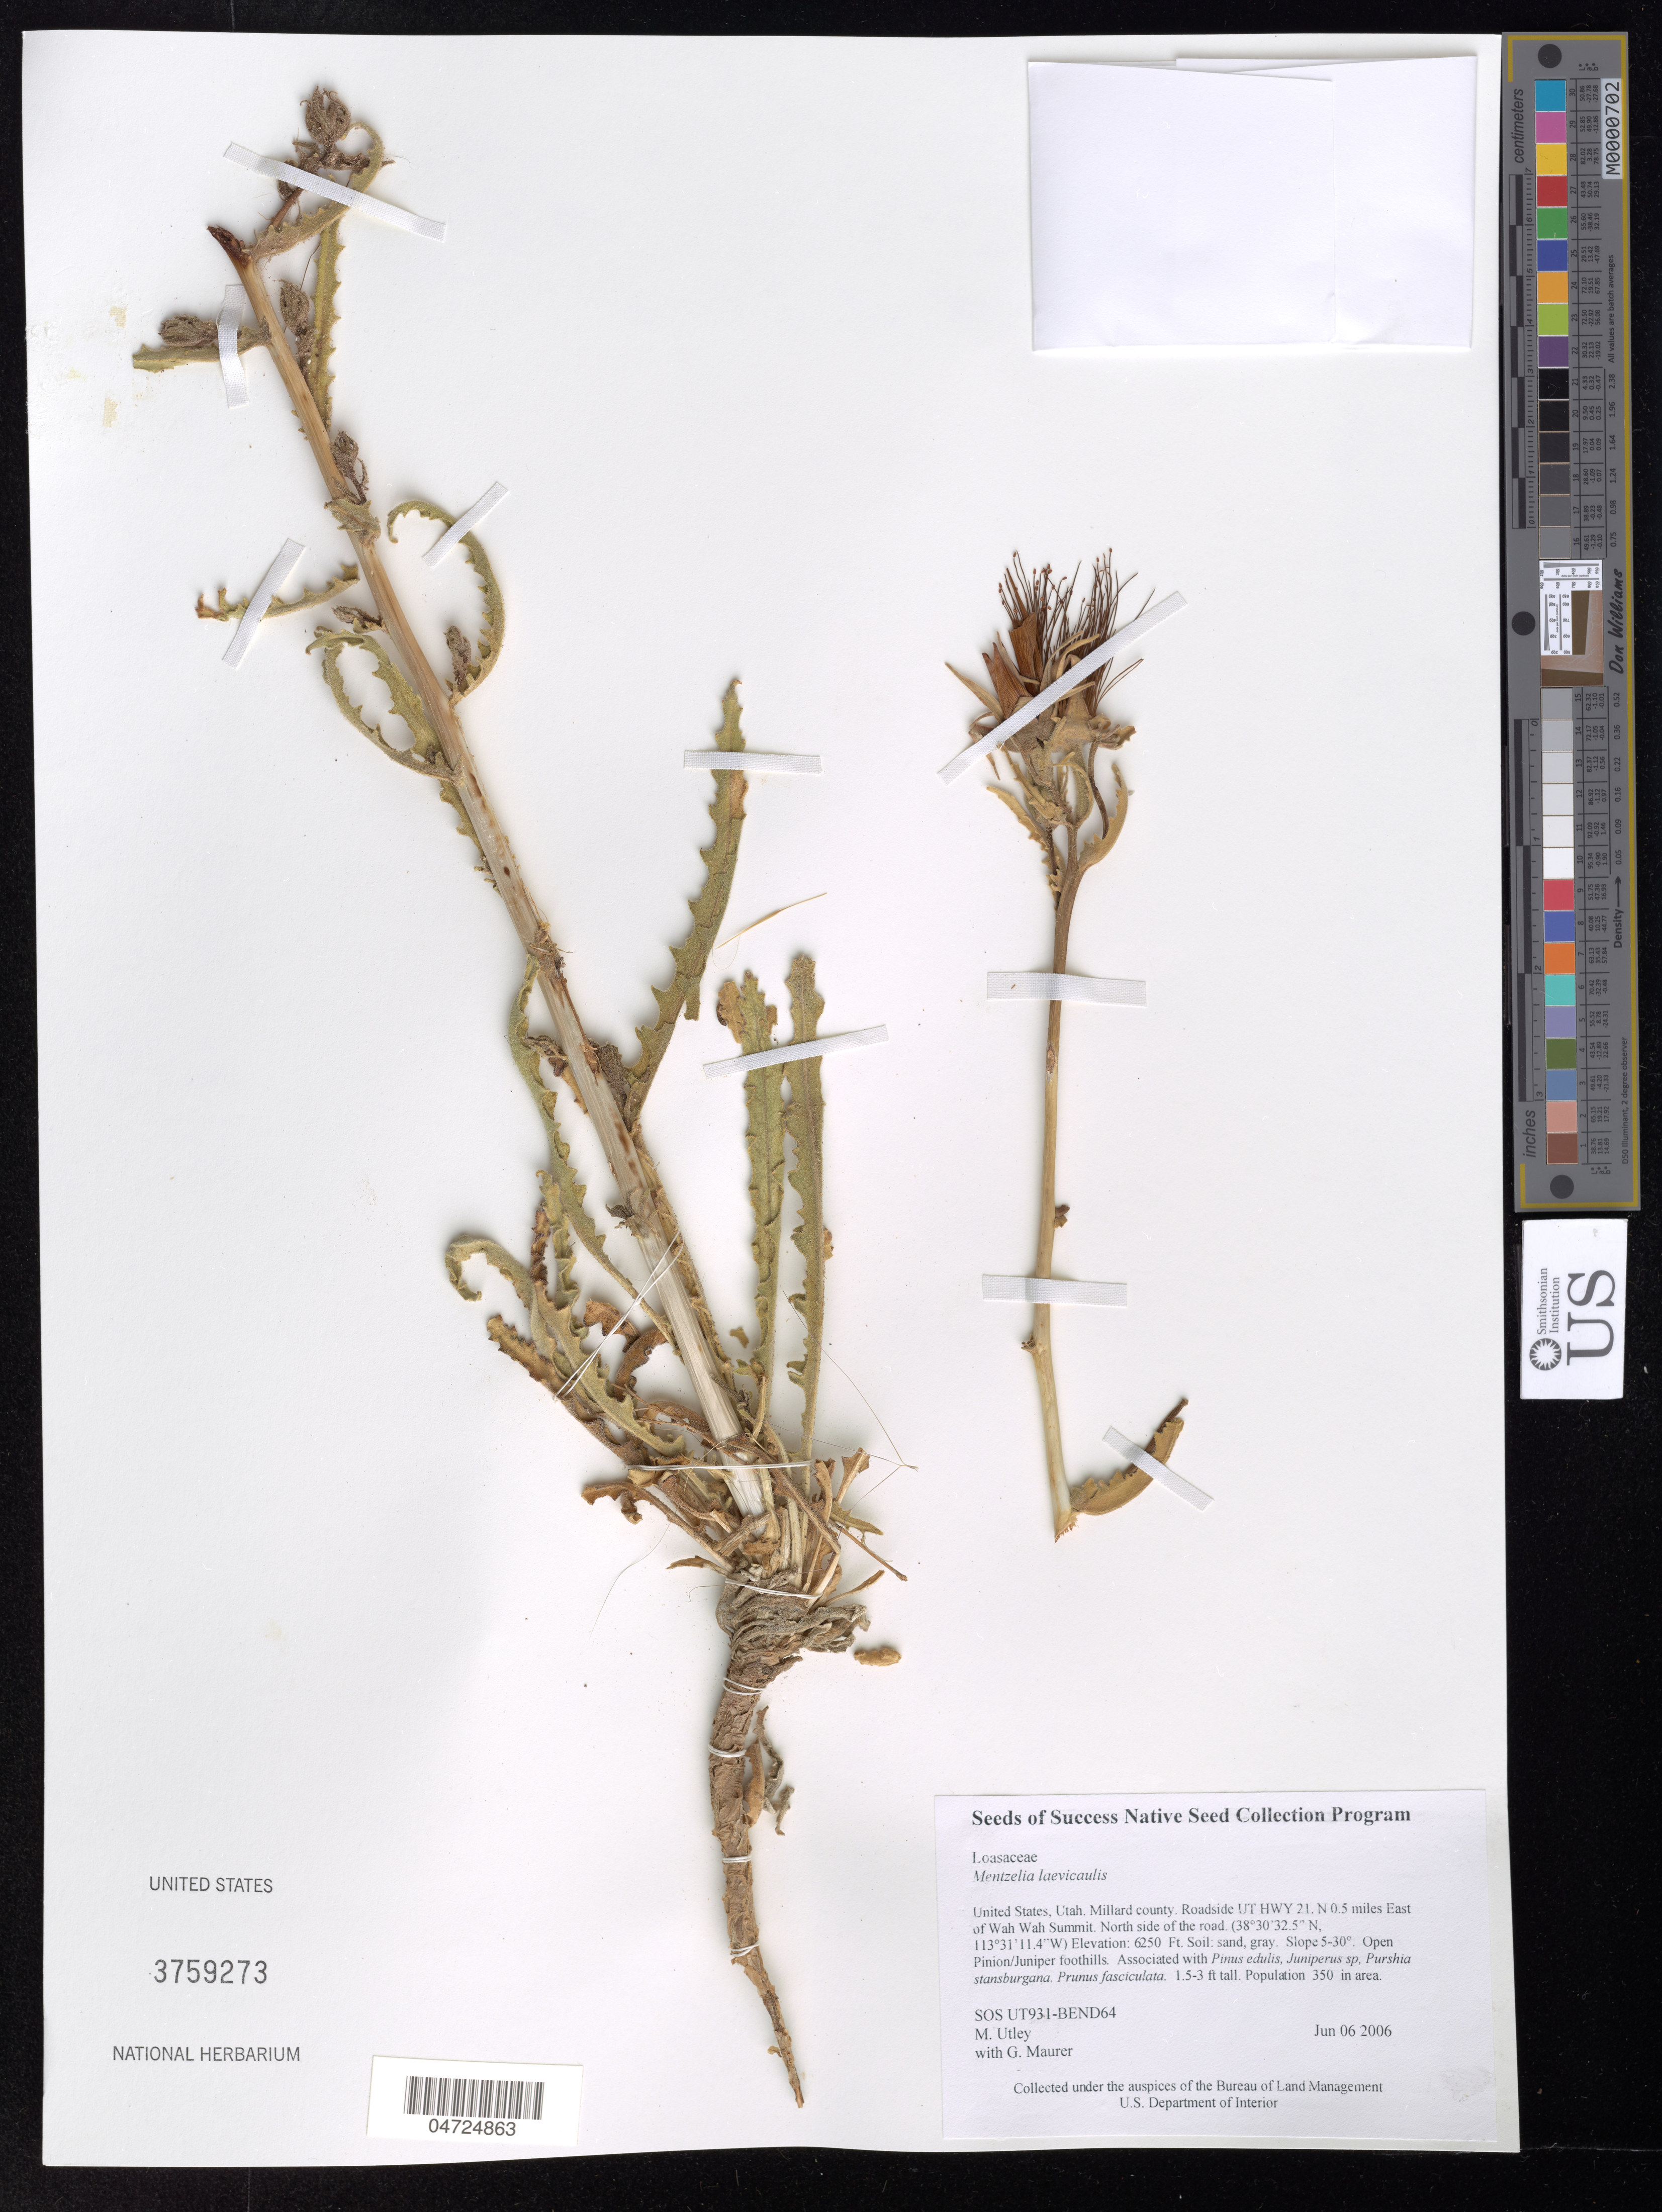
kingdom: Plantae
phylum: Tracheophyta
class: Magnoliopsida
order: Cornales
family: Loasaceae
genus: Mentzelia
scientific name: Mentzelia laevicaulis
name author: (Douglas ex Hook.) Torr. & A. Gray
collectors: M. Utley & G. Maurer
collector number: SOS UT931-BEND64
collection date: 2006-06-06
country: United States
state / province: Utah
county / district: Millard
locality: Millard county. Roadside UT HWY 21. N 0.5 miles East of Wah Wah Summit, North side of the road.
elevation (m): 1905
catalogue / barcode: US 3759273